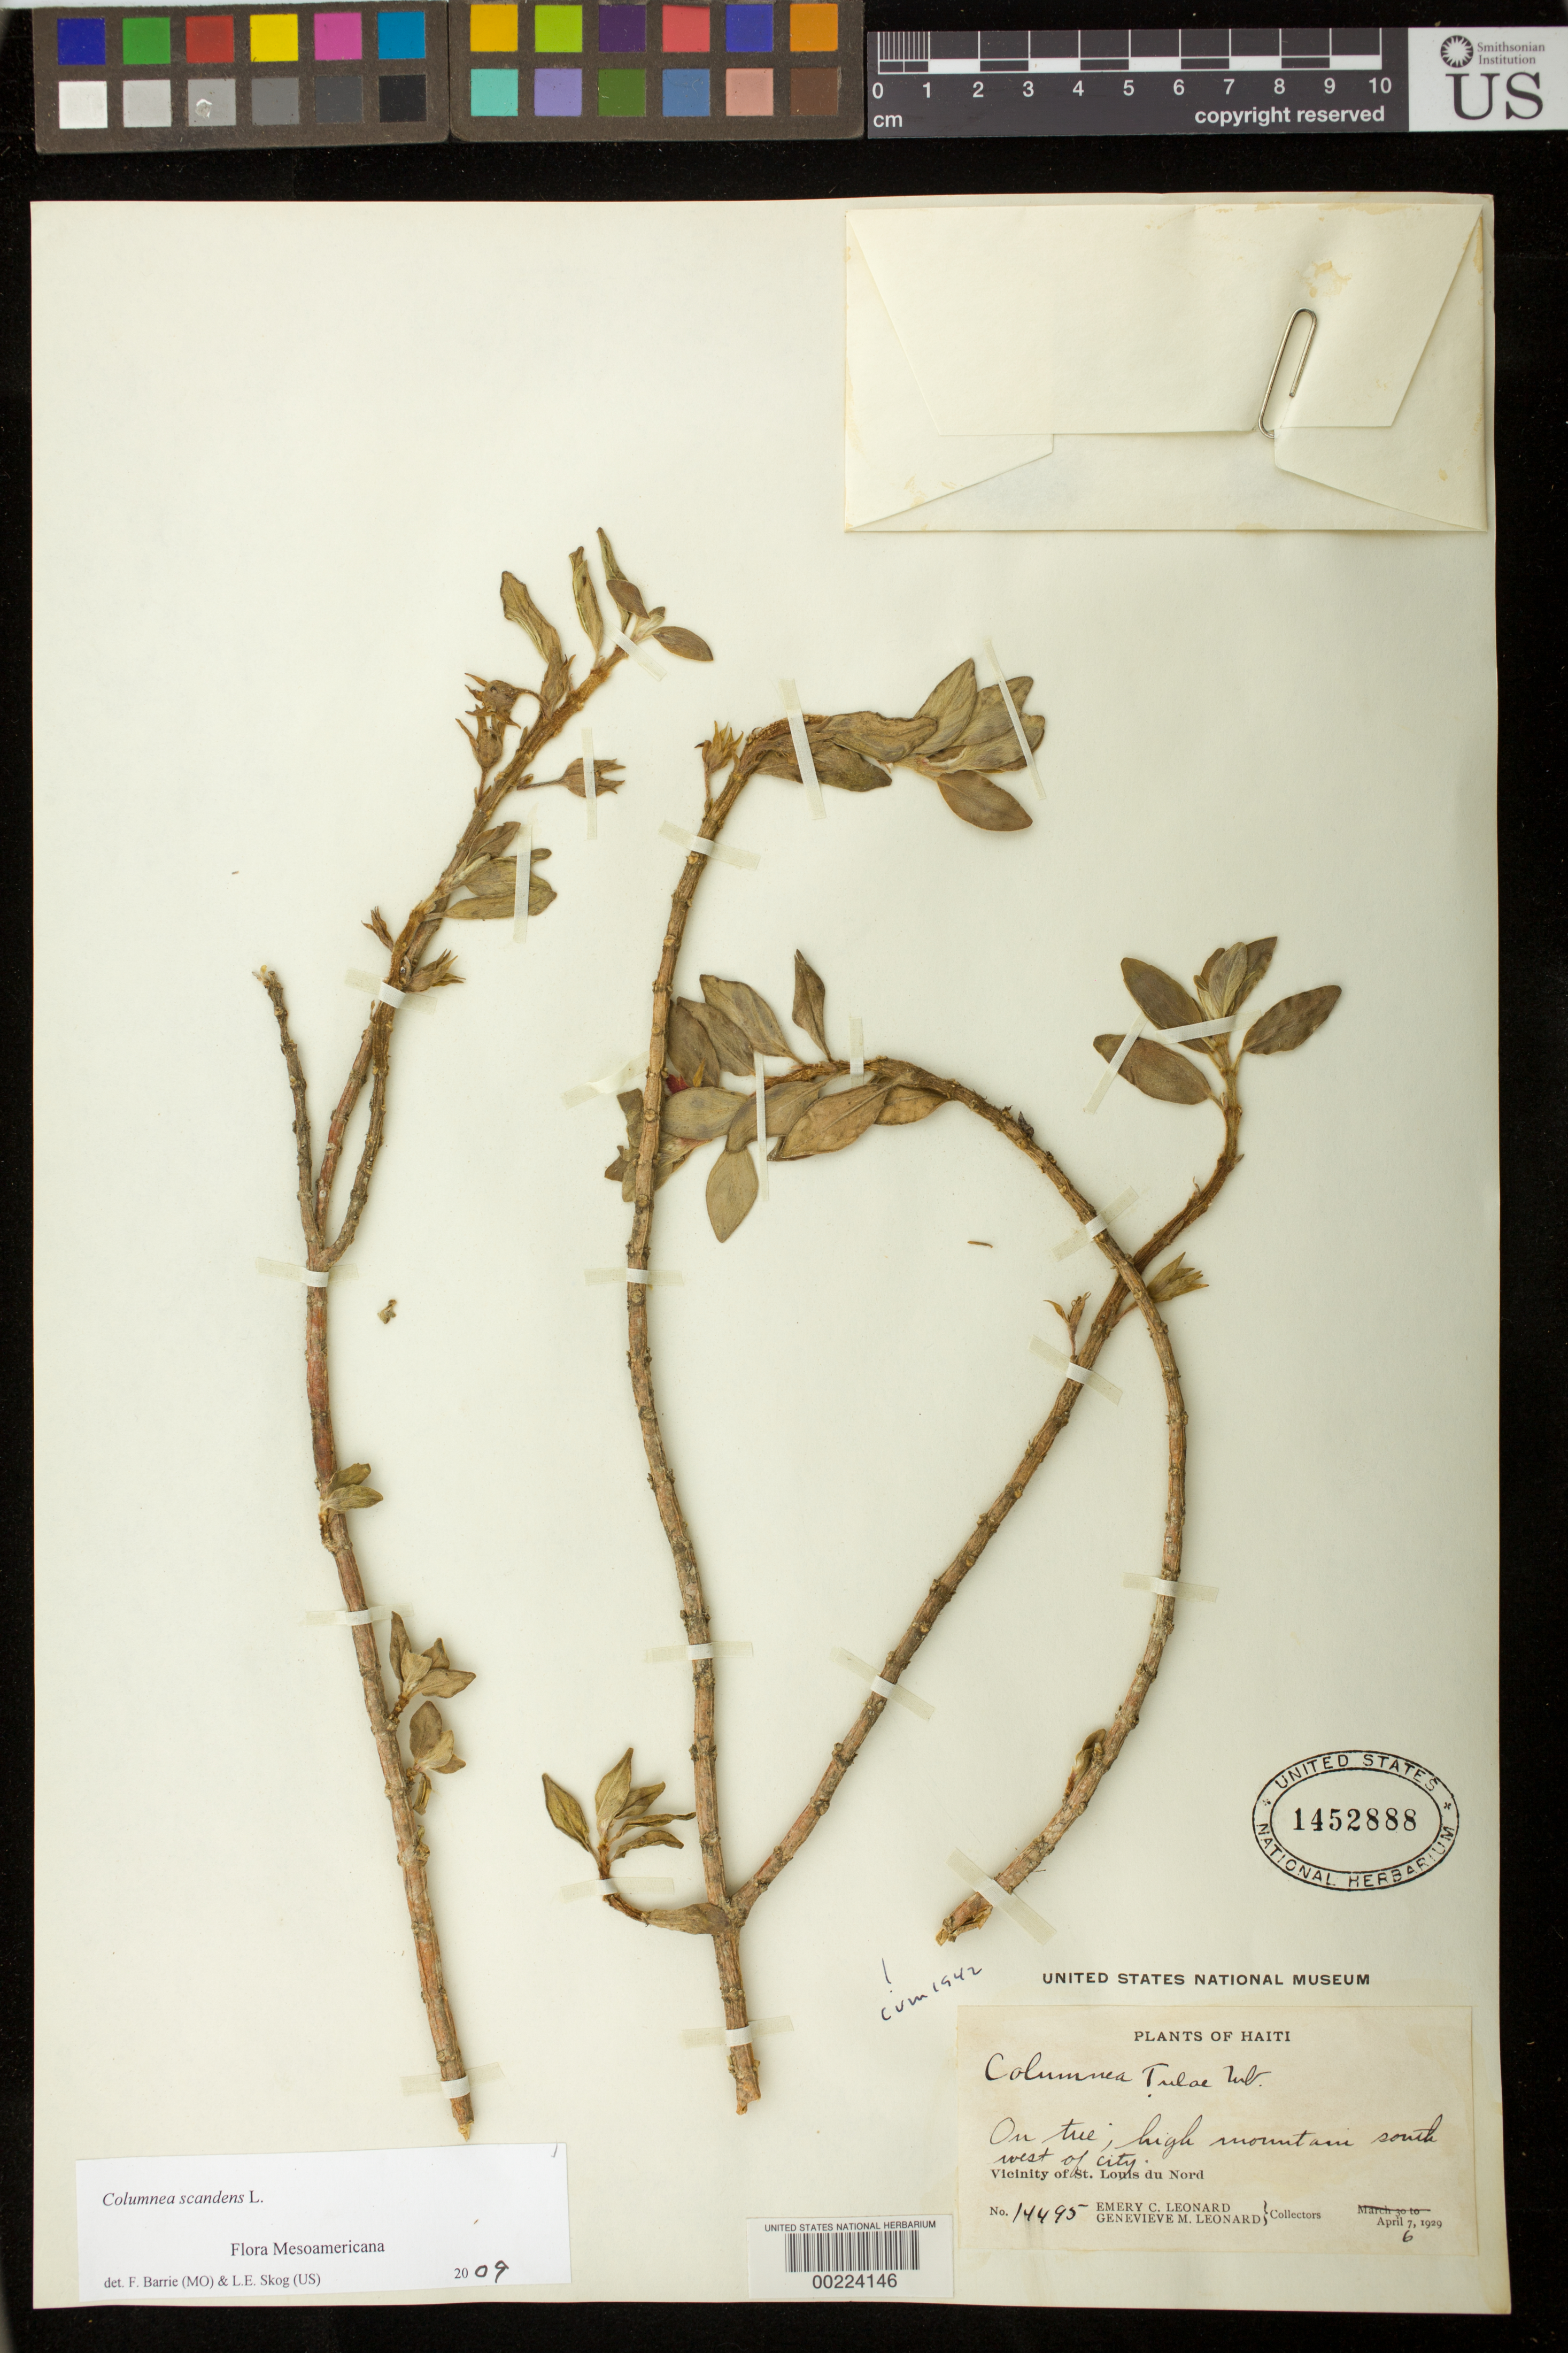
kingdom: Plantae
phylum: Tracheophyta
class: Magnoliopsida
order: Lamiales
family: Gesneriaceae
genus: Columnea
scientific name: Columnea scandens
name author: L.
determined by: Barrie, F. R.; Skog, Laurence E.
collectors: E. C. Leonard & G. M. Leonard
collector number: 14495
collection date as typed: Apr 1929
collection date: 1929-04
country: Haiti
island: Hispaniola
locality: Vicinity of Louis du Nord, SW of city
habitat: High mountain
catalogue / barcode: US 1452888